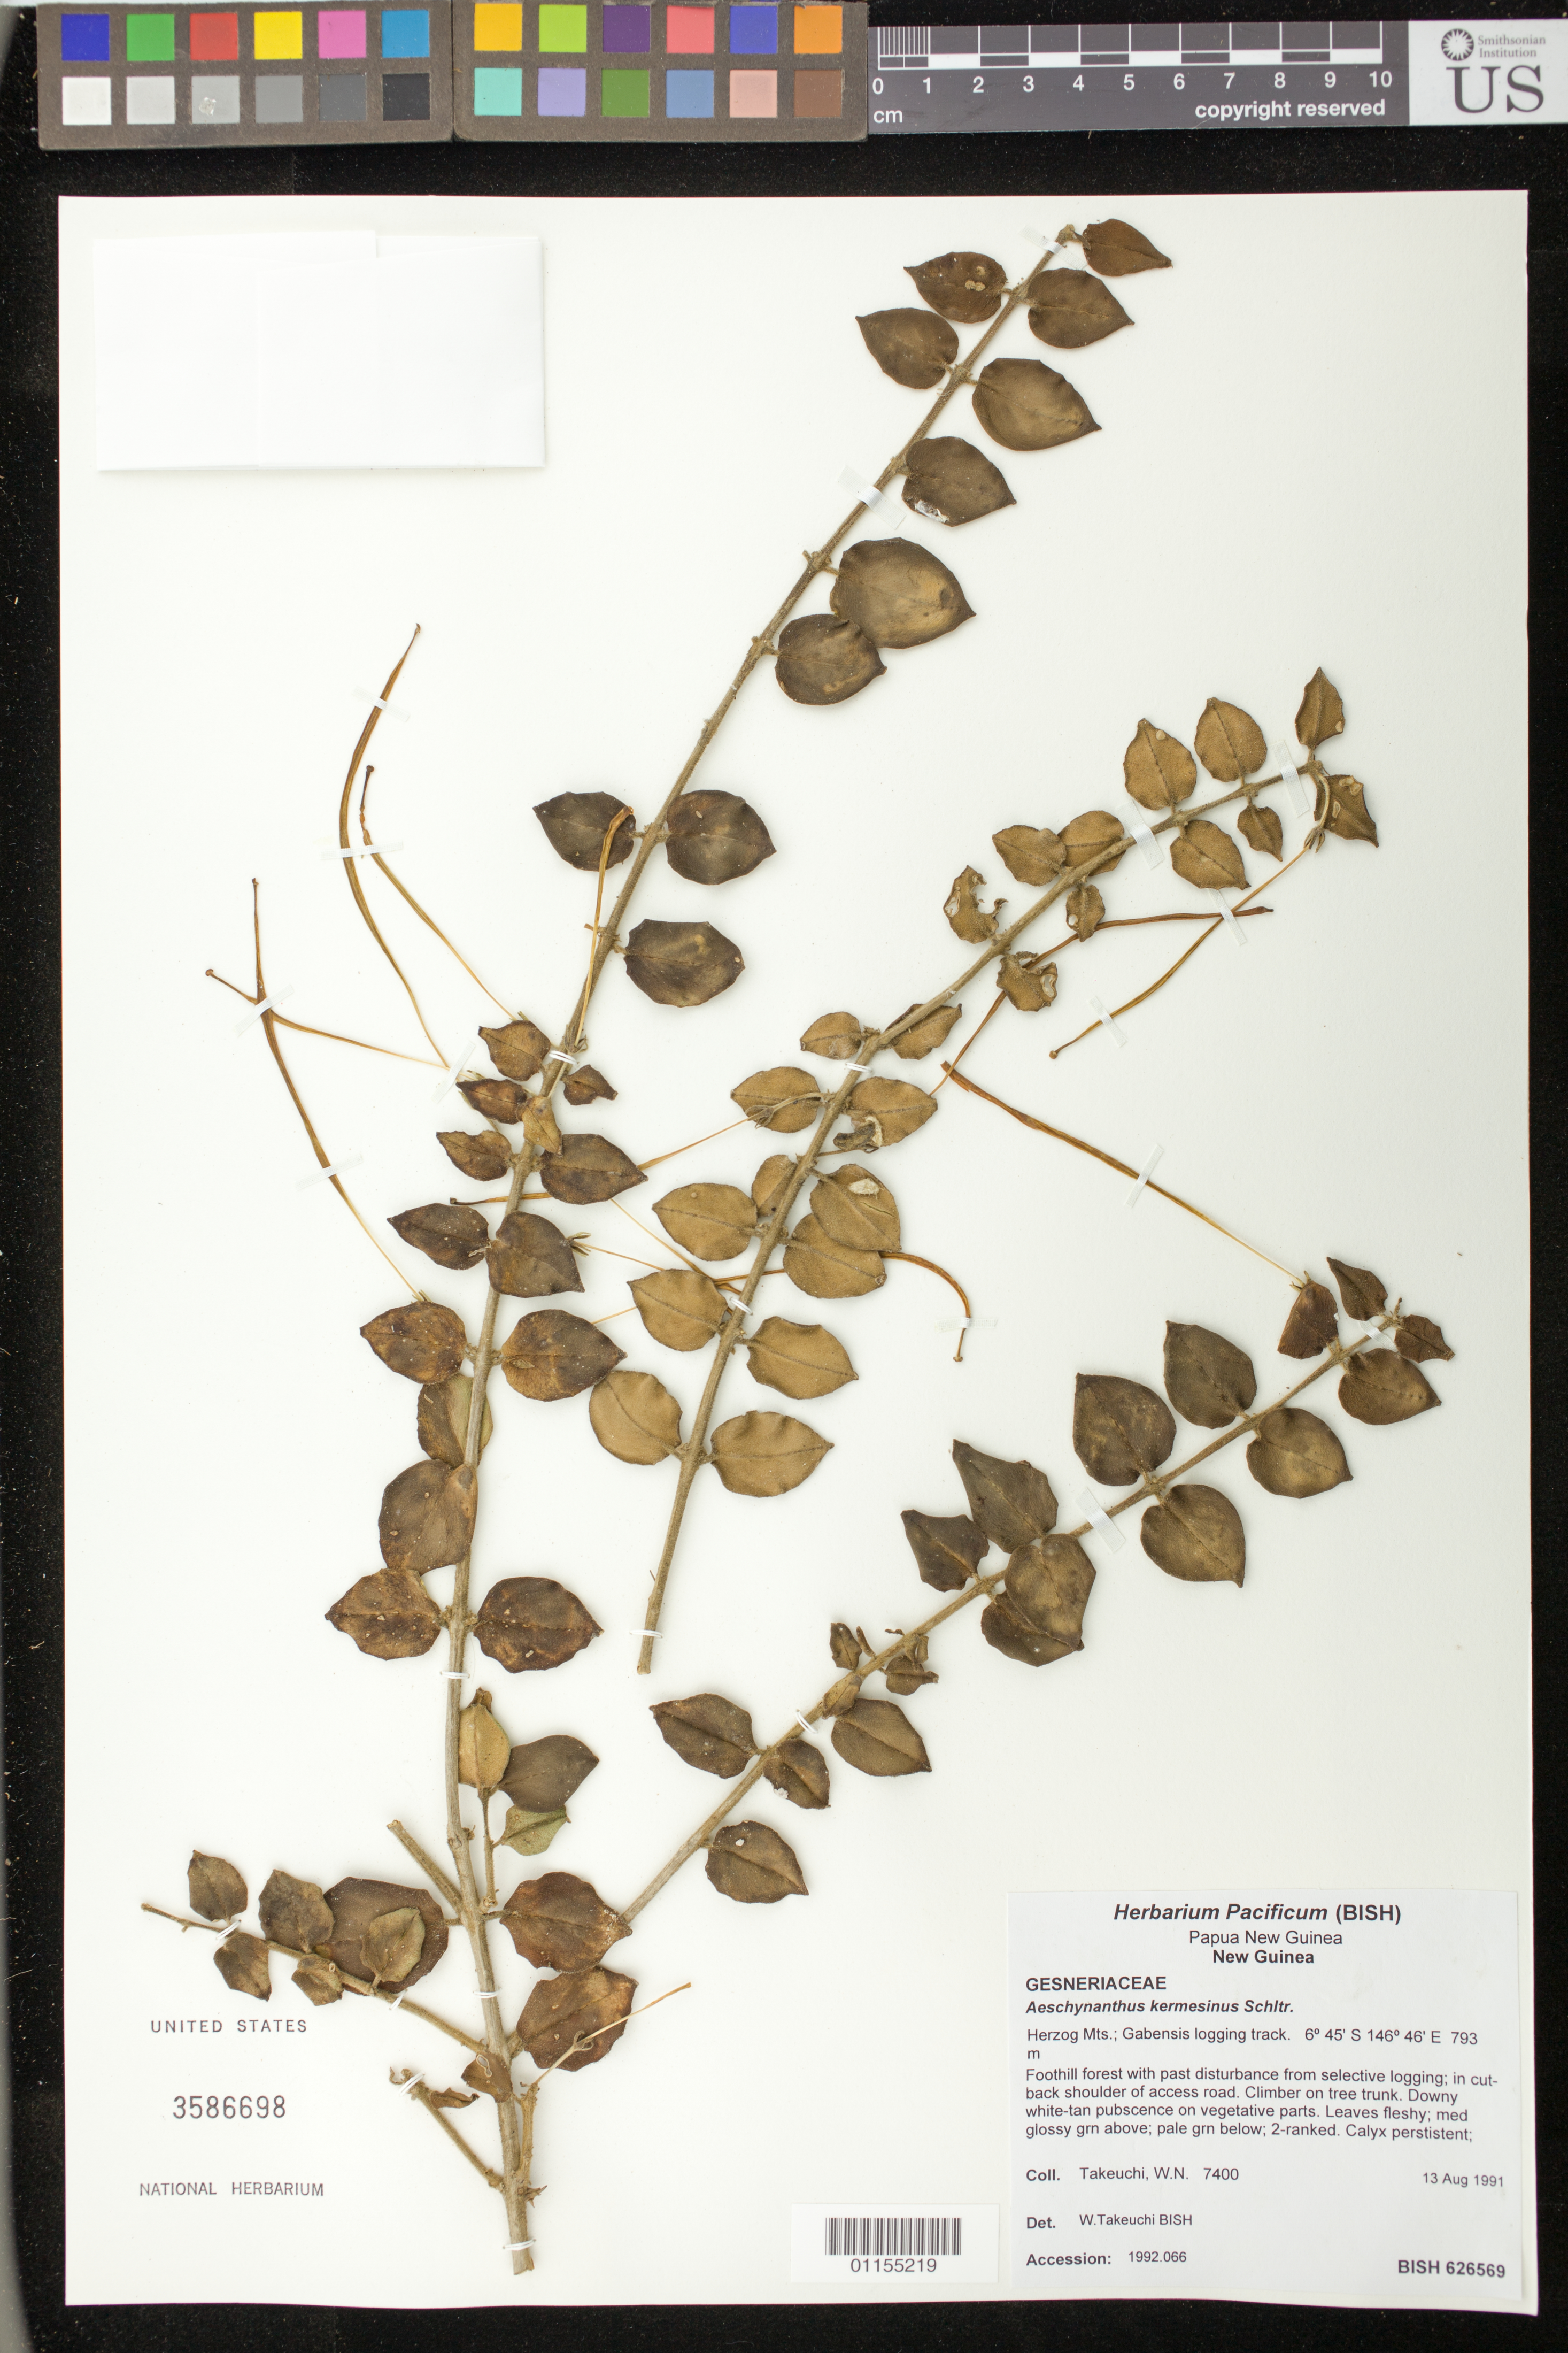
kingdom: Plantae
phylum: Tracheophyta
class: Magnoliopsida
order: Lamiales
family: Gesneriaceae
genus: Aeschynanthus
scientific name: Aeschynanthus kermesinus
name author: Schltr.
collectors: W. N. Takeuchi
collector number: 7400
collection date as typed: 13 Aug 1991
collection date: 1991-08-13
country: Papua New Guinea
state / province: Morobe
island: New Guinea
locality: Herzog Mountains, Gabensis logging track.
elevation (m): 793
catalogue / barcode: US 3586698